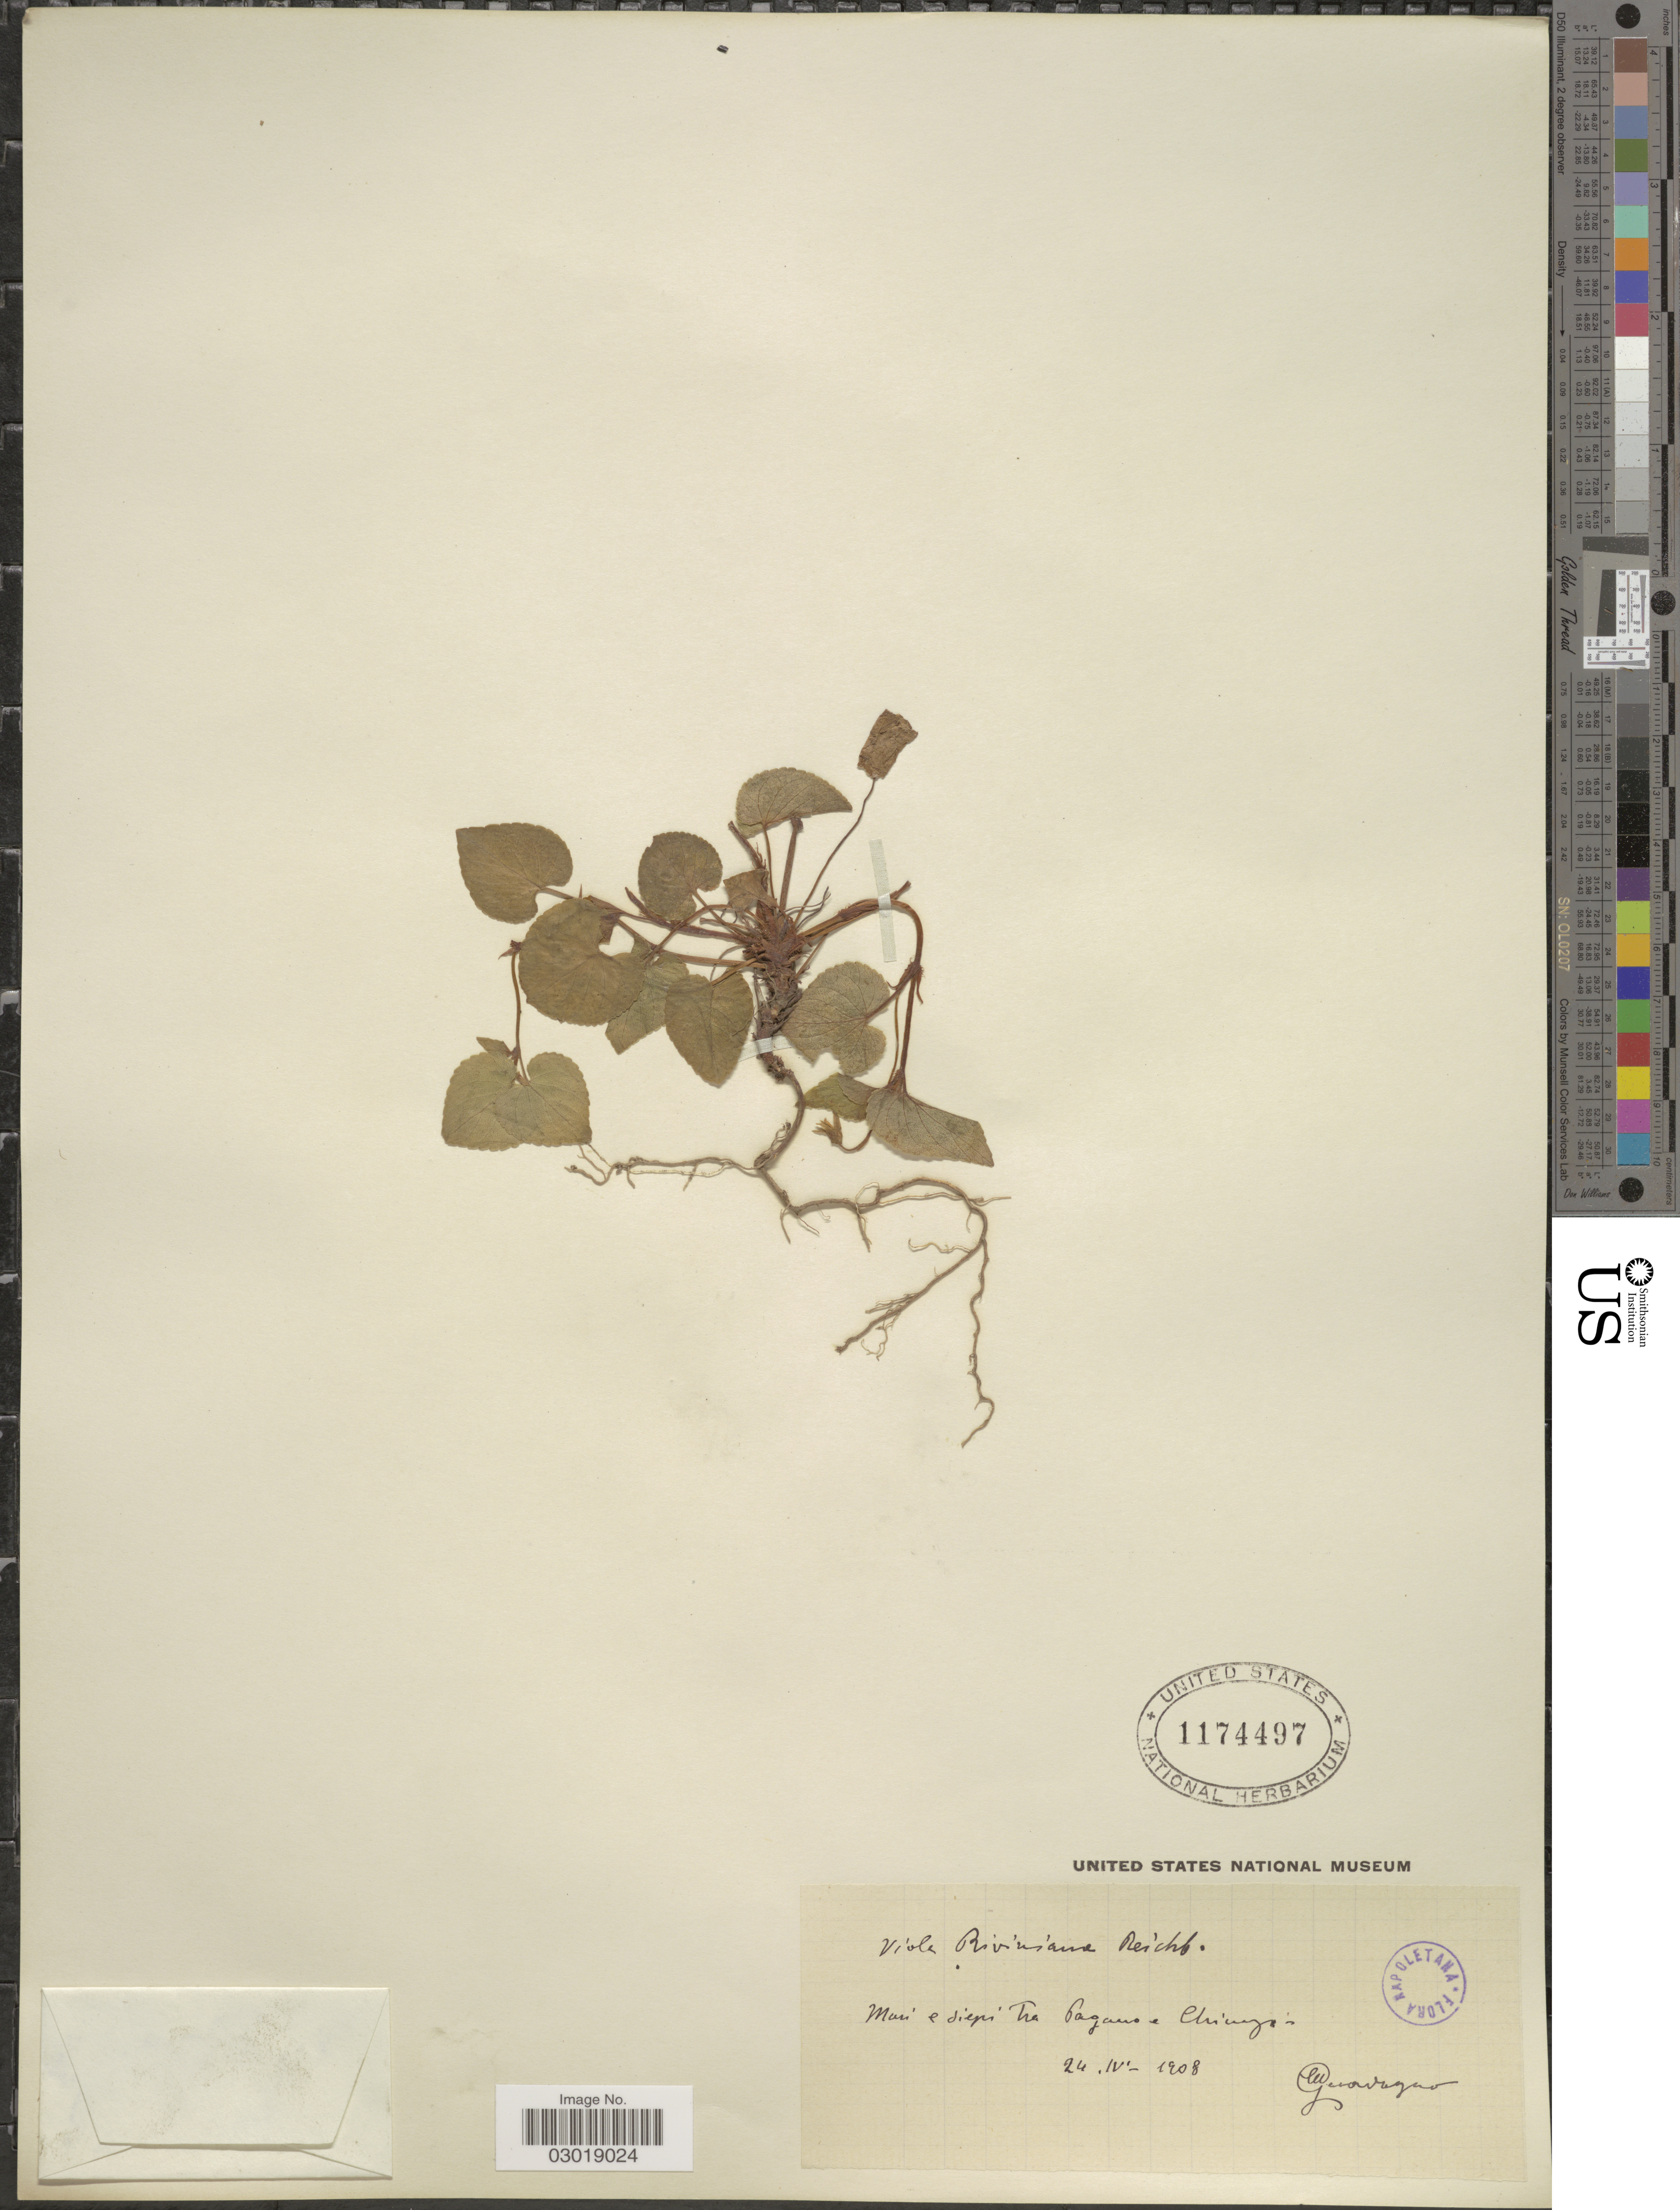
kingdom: Plantae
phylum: Tracheophyta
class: Magnoliopsida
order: Malpighiales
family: Violaceae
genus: Viola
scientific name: Viola riviniana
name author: Rchb.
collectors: M. Guadagno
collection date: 1908-04-24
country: Italy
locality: Muri e siepi tra Pagano e Chiunzo [walls and hedges between Pagano and Chiunzo]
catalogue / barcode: US 1174497